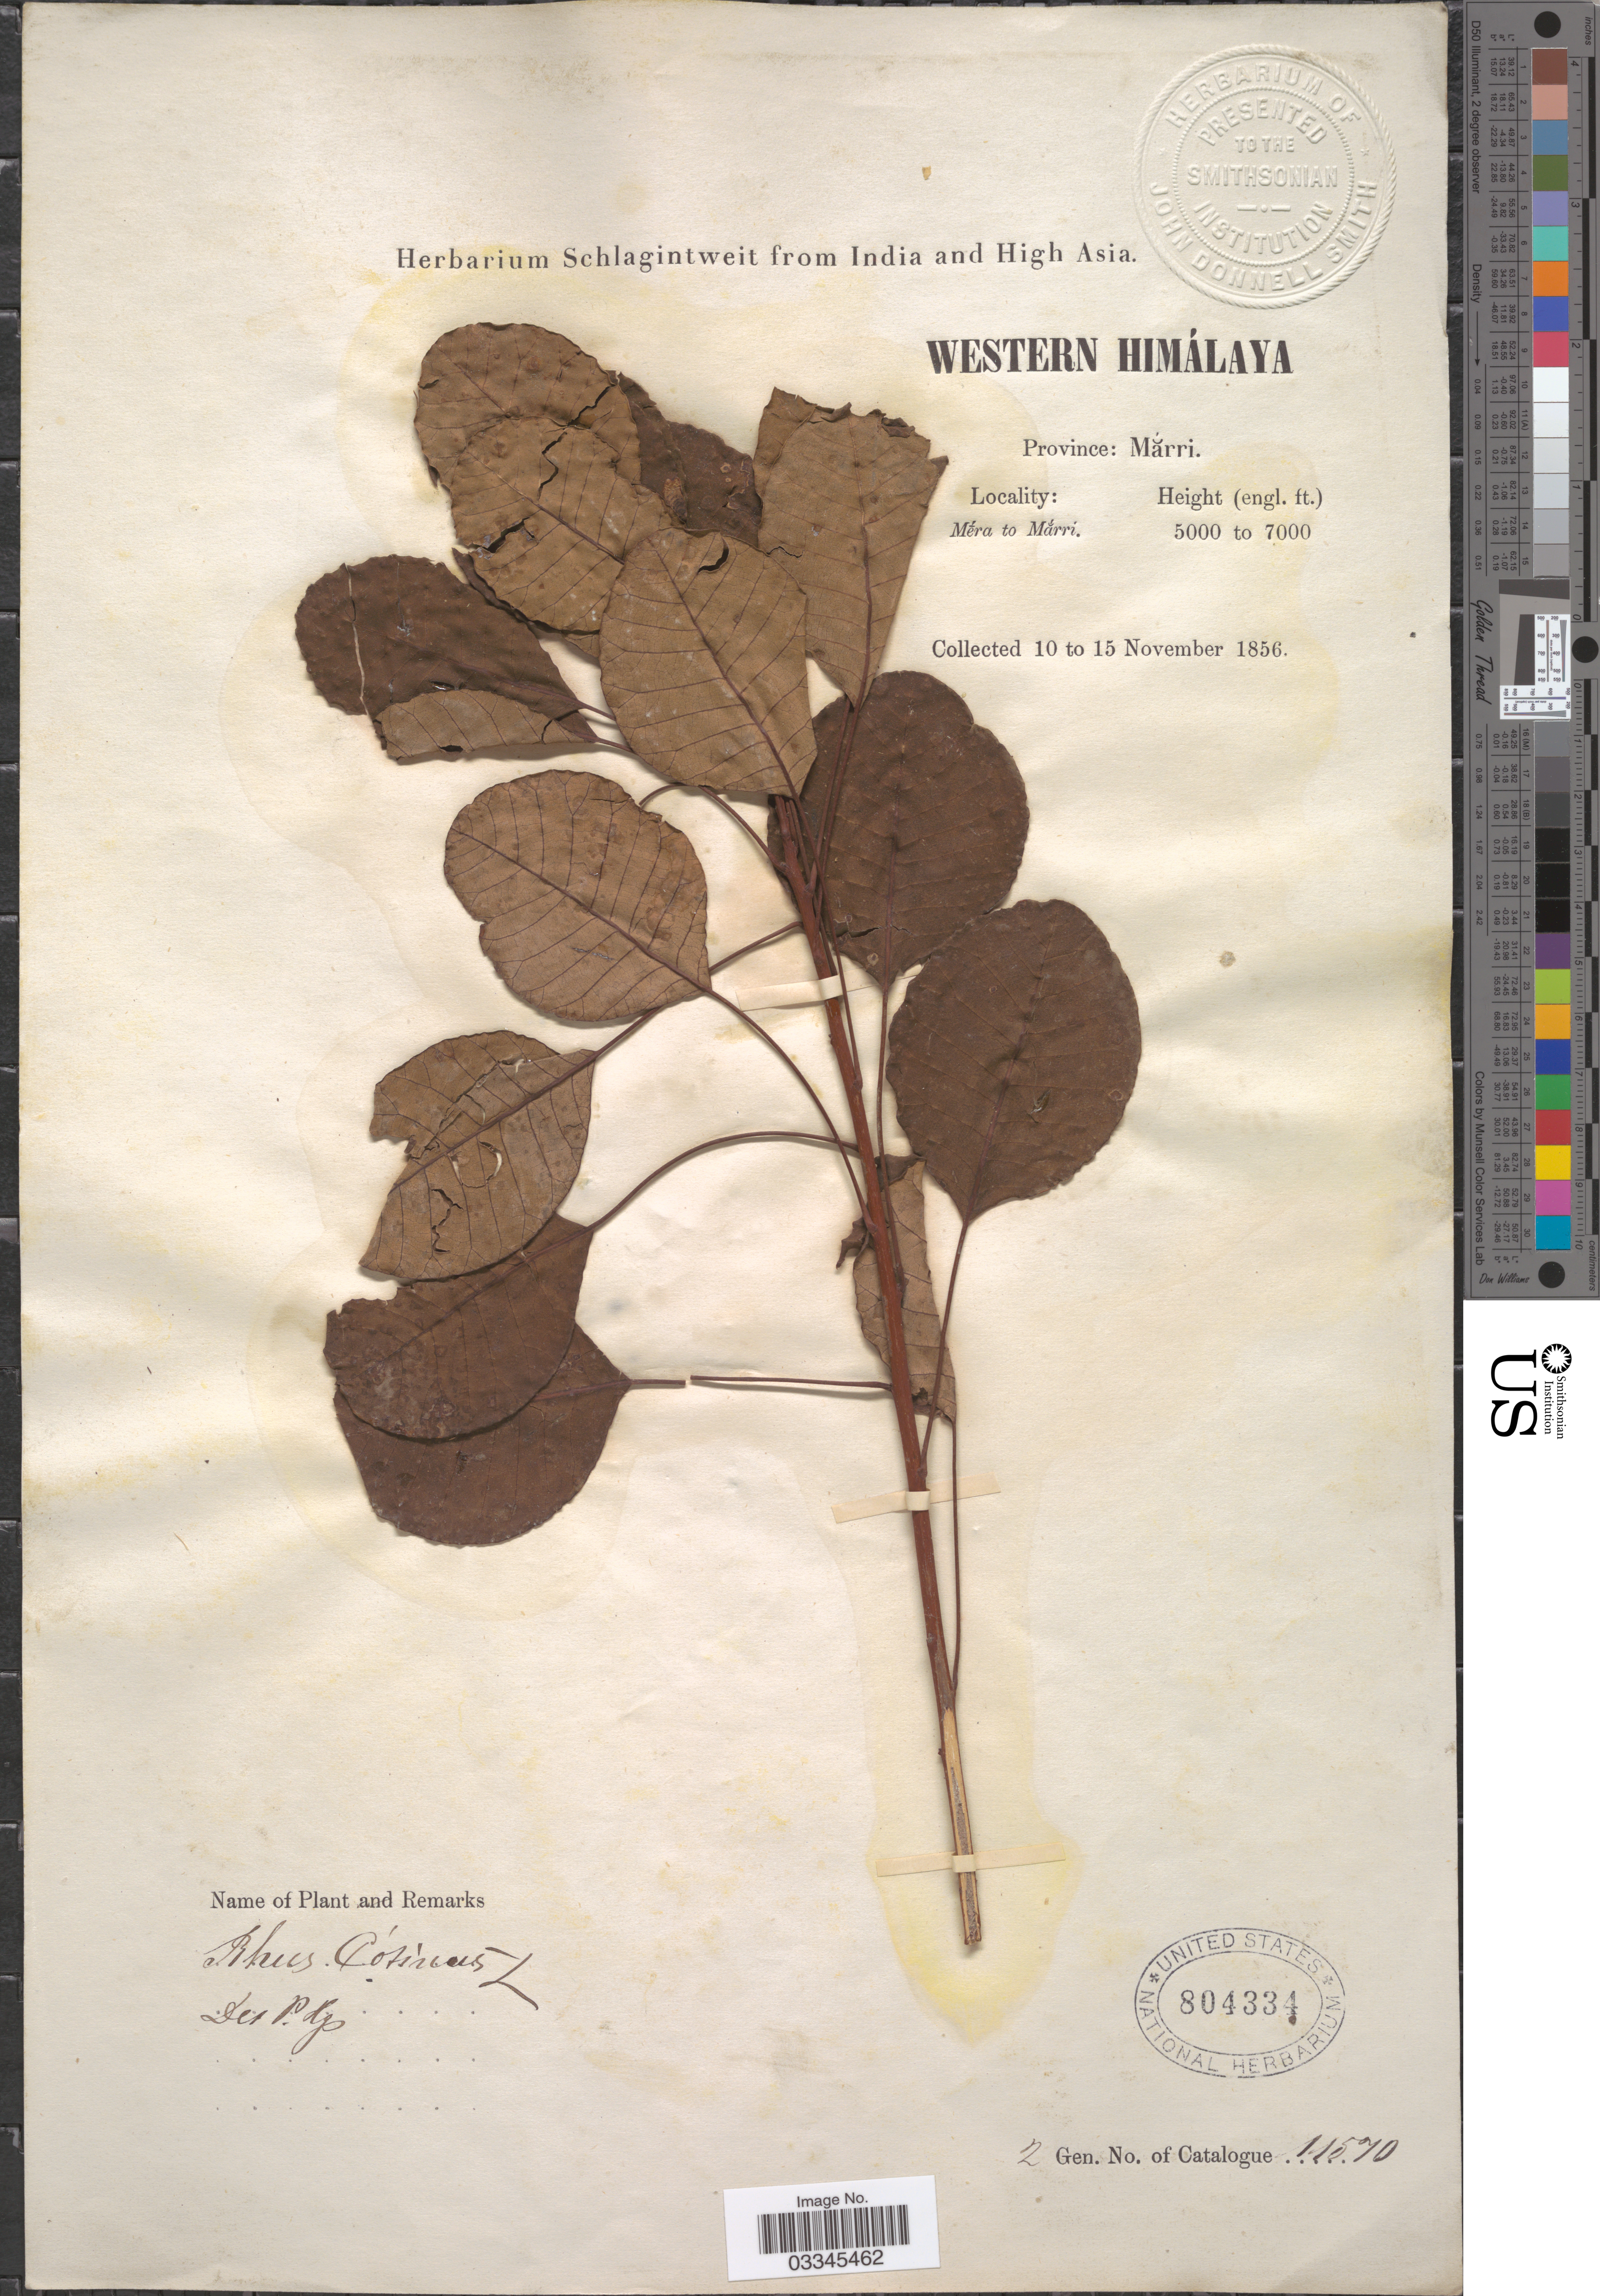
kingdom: Plantae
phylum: Tracheophyta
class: Magnoliopsida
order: Sapindales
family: Anacardiaceae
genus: Cotinus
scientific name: Cotinus coggygria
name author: Scop.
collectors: ex herb. Schlagintweit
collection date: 1856-11-10/1856-11-15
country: Pakistan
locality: Western Himálaya. Province: Mărri. Mĕra to Mărri.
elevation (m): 1524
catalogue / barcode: US 804334